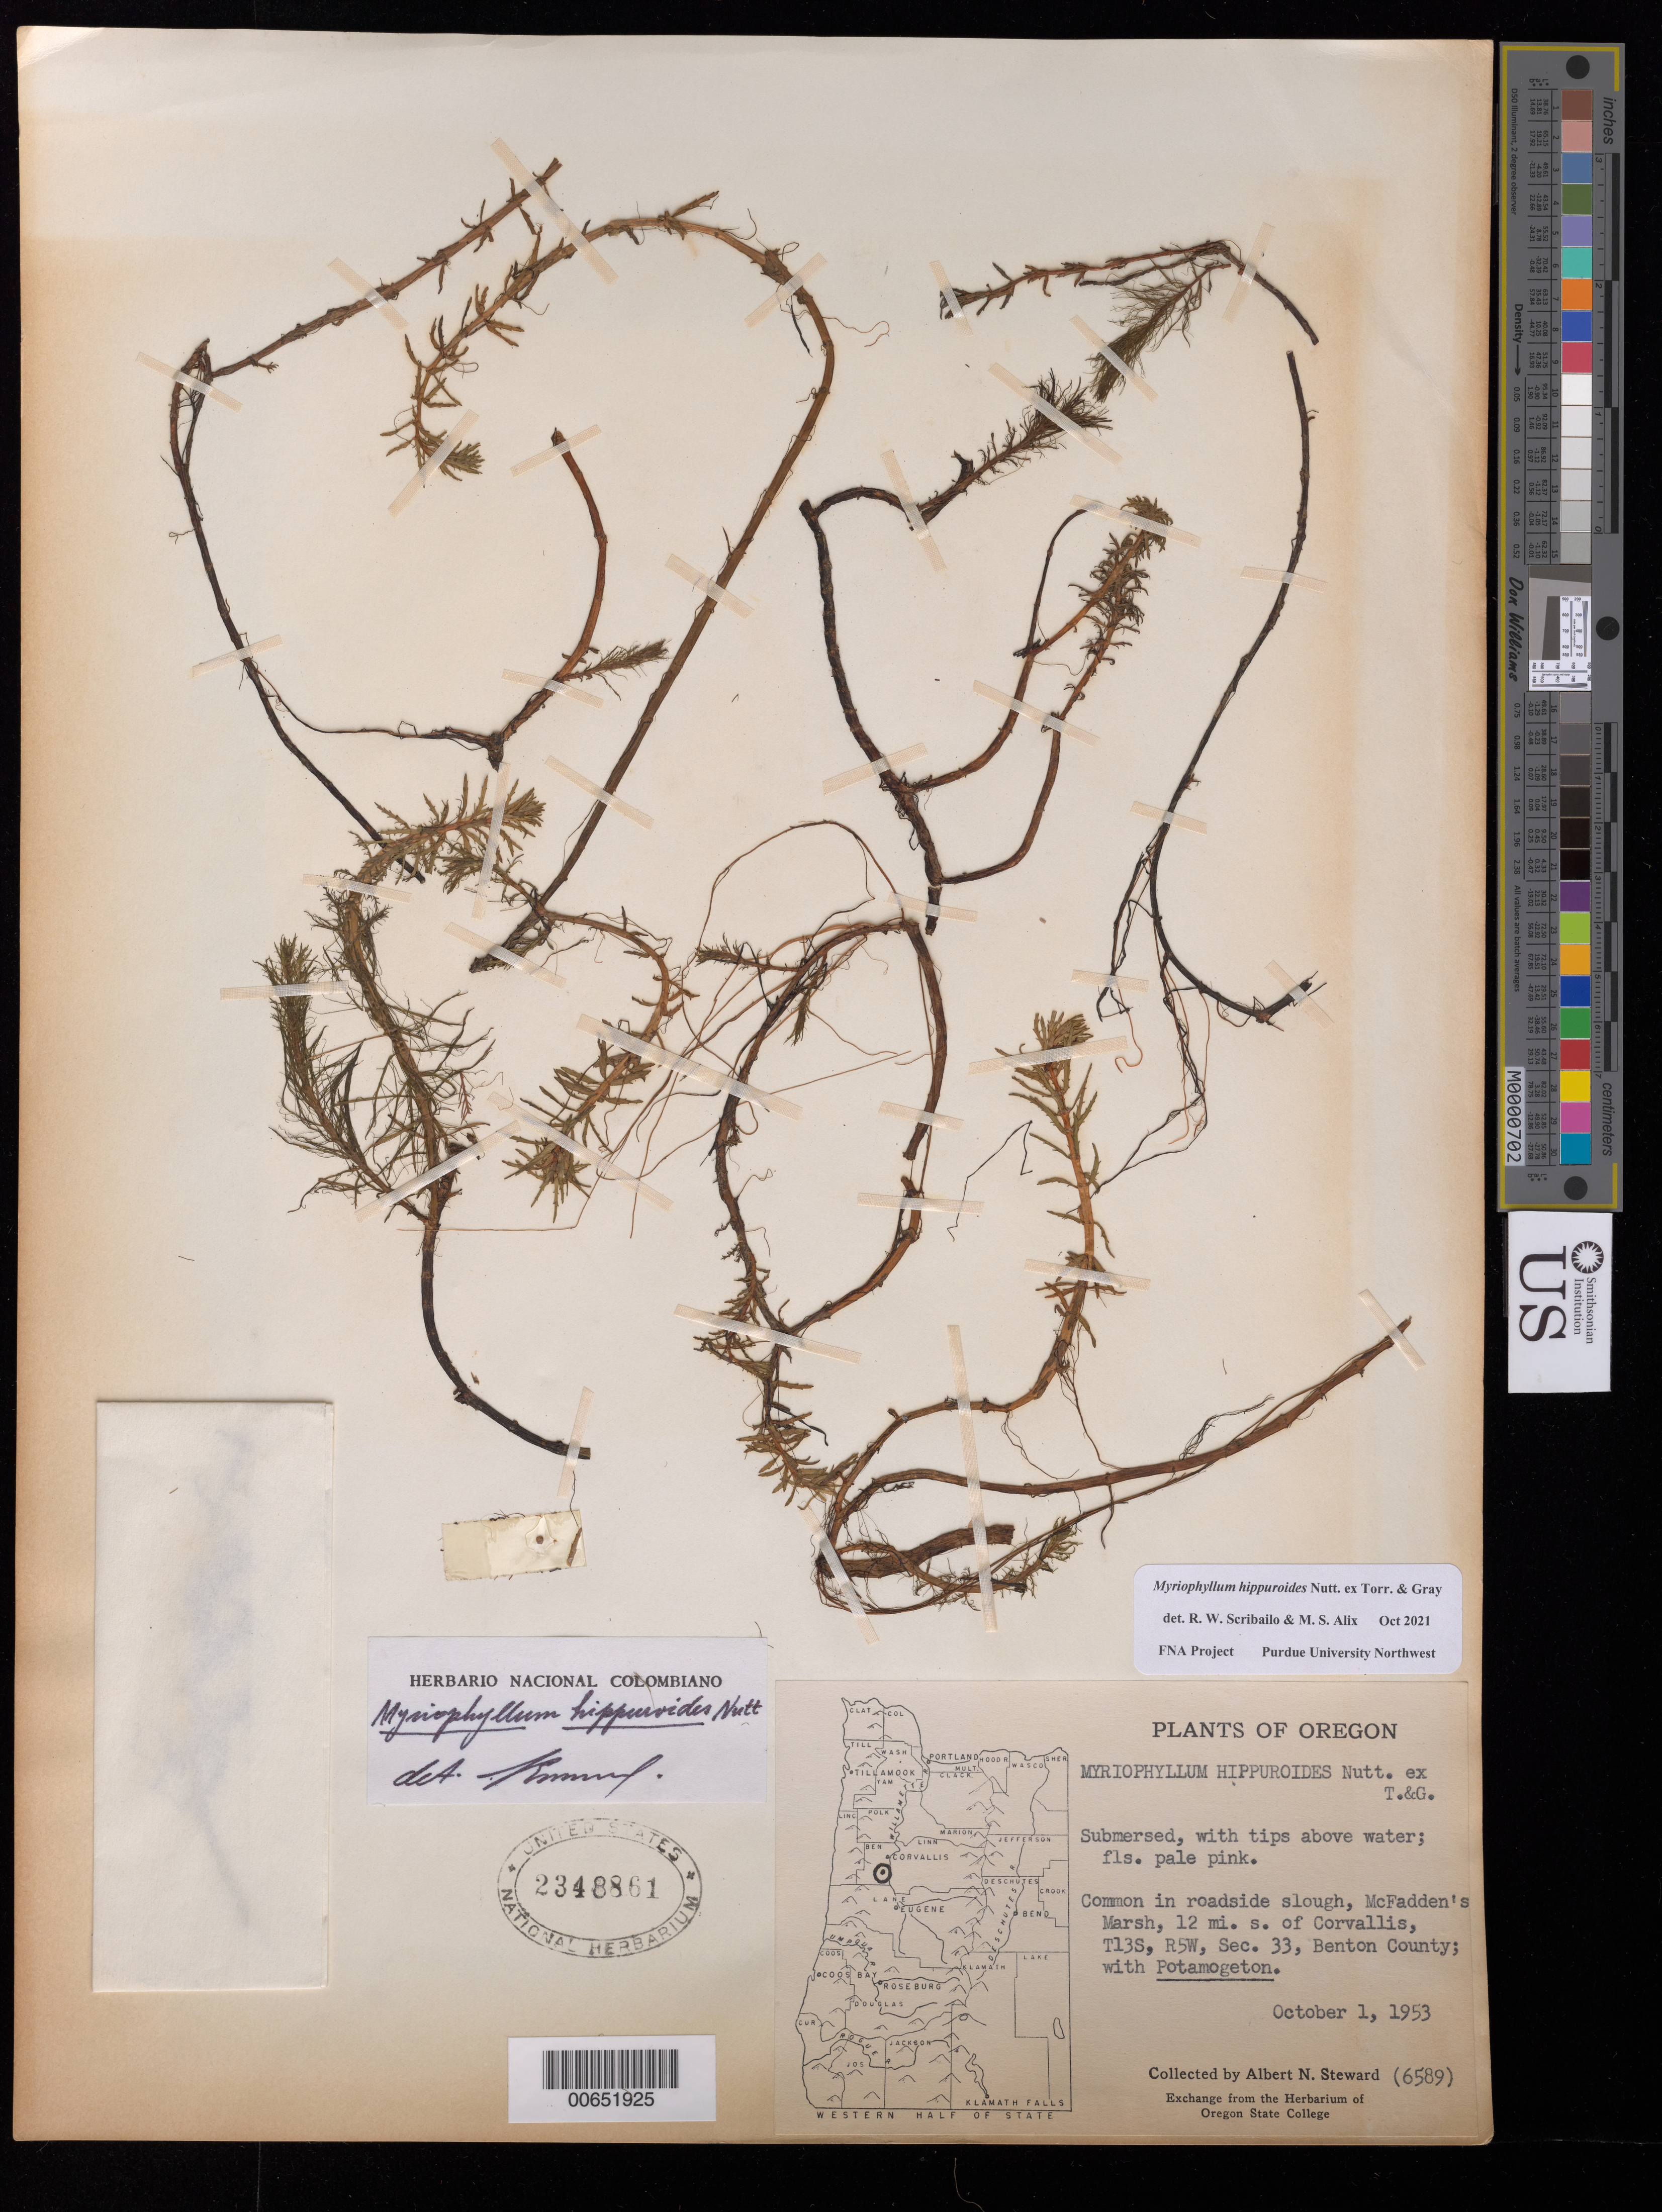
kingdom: Plantae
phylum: Tracheophyta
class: Magnoliopsida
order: Saxifragales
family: Haloragaceae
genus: Myriophyllum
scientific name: Myriophyllum hippuroides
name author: Nutt.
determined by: Scribailo, R. W.; Alix, M. S.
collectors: A. N. Steward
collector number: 6589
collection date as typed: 01 Oct 1953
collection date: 1953-10-01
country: United States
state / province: Oregon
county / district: Benton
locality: McFadden's Marsh, S. of Corvallis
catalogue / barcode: US 2348861